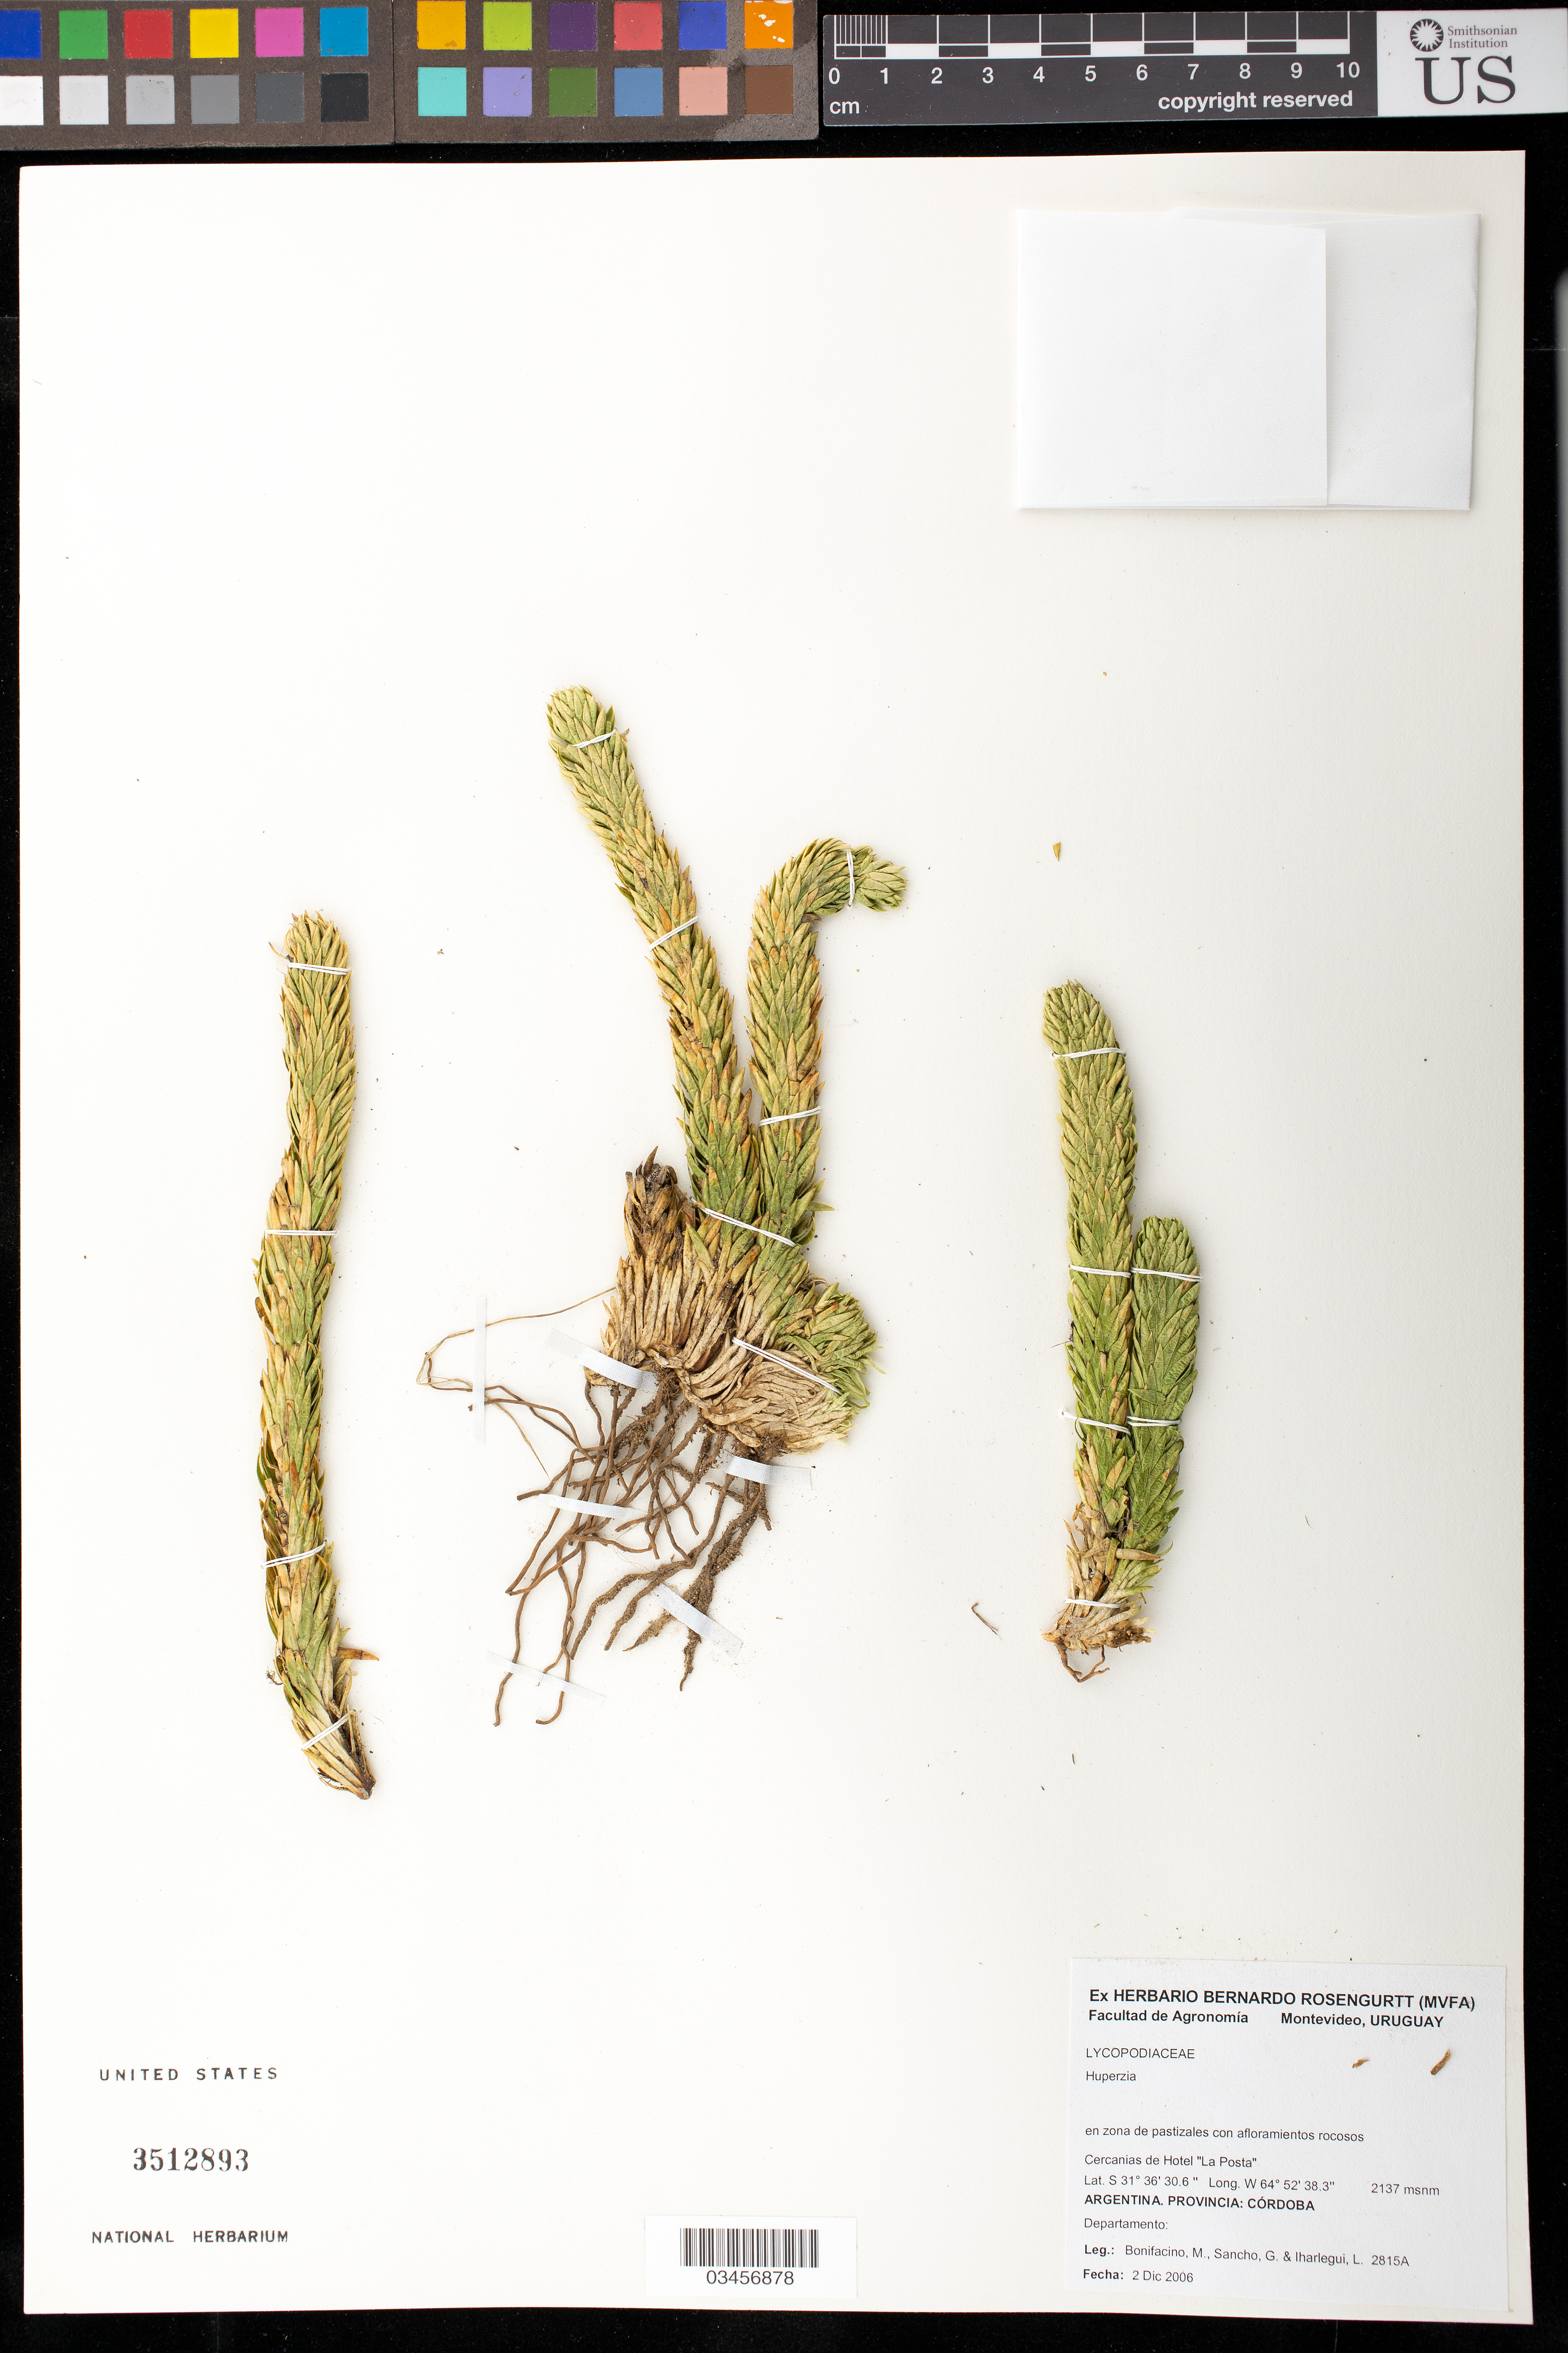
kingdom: Plantae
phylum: Tracheophyta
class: Lycopodiopsida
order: Lycopodiales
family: Lycopodiaceae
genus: Huperzia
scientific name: Huperzia sp.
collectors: M. Bonifacino, G. Sancho & L. Iharlegui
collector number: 2815 A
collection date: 2006-12-02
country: Argentina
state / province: Córdoba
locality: Cercanias de Hotel "La Posta"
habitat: En zona de pastizales con afloramientos rocosos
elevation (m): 2137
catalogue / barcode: US 3512893